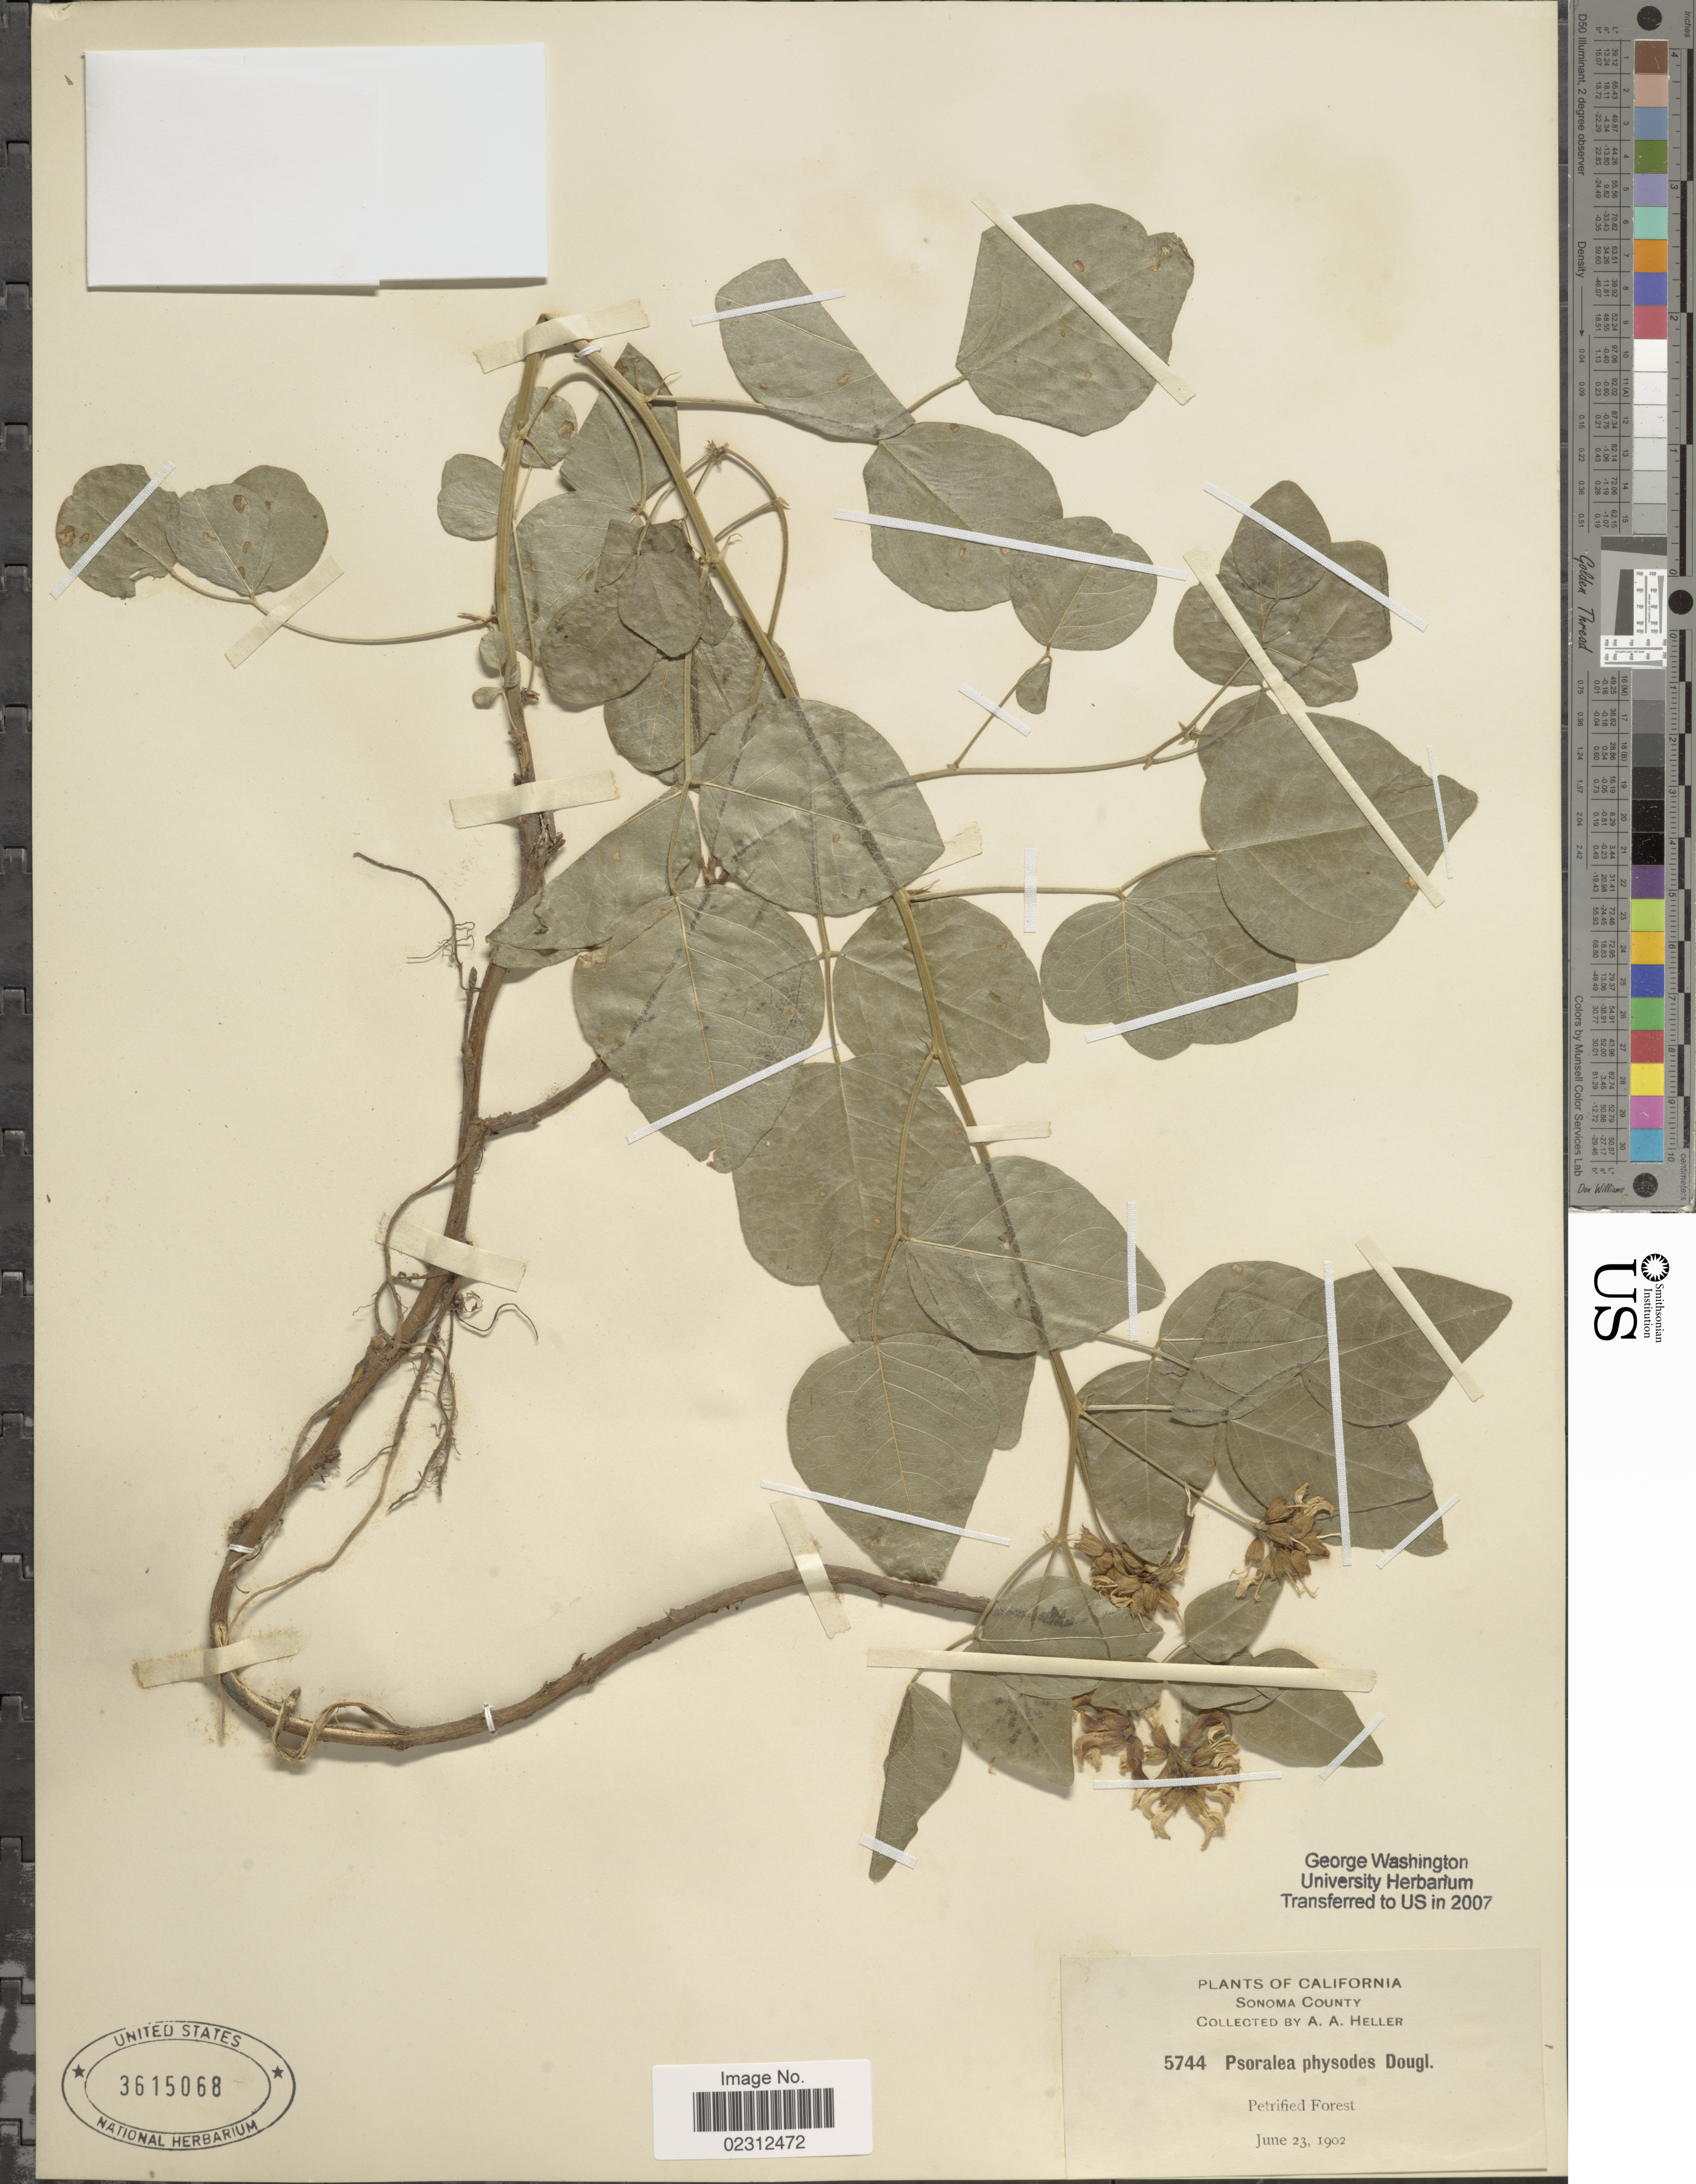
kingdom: Plantae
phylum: Tracheophyta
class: Magnoliopsida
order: Fabales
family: Fabaceae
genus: Psoralea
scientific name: Psoralea physodes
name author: Douglas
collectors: A. A. Heller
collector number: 5744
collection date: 1902-06-23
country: United States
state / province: California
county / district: Sonoma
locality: Sonoma County, Petrified Forest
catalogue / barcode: US 3615068